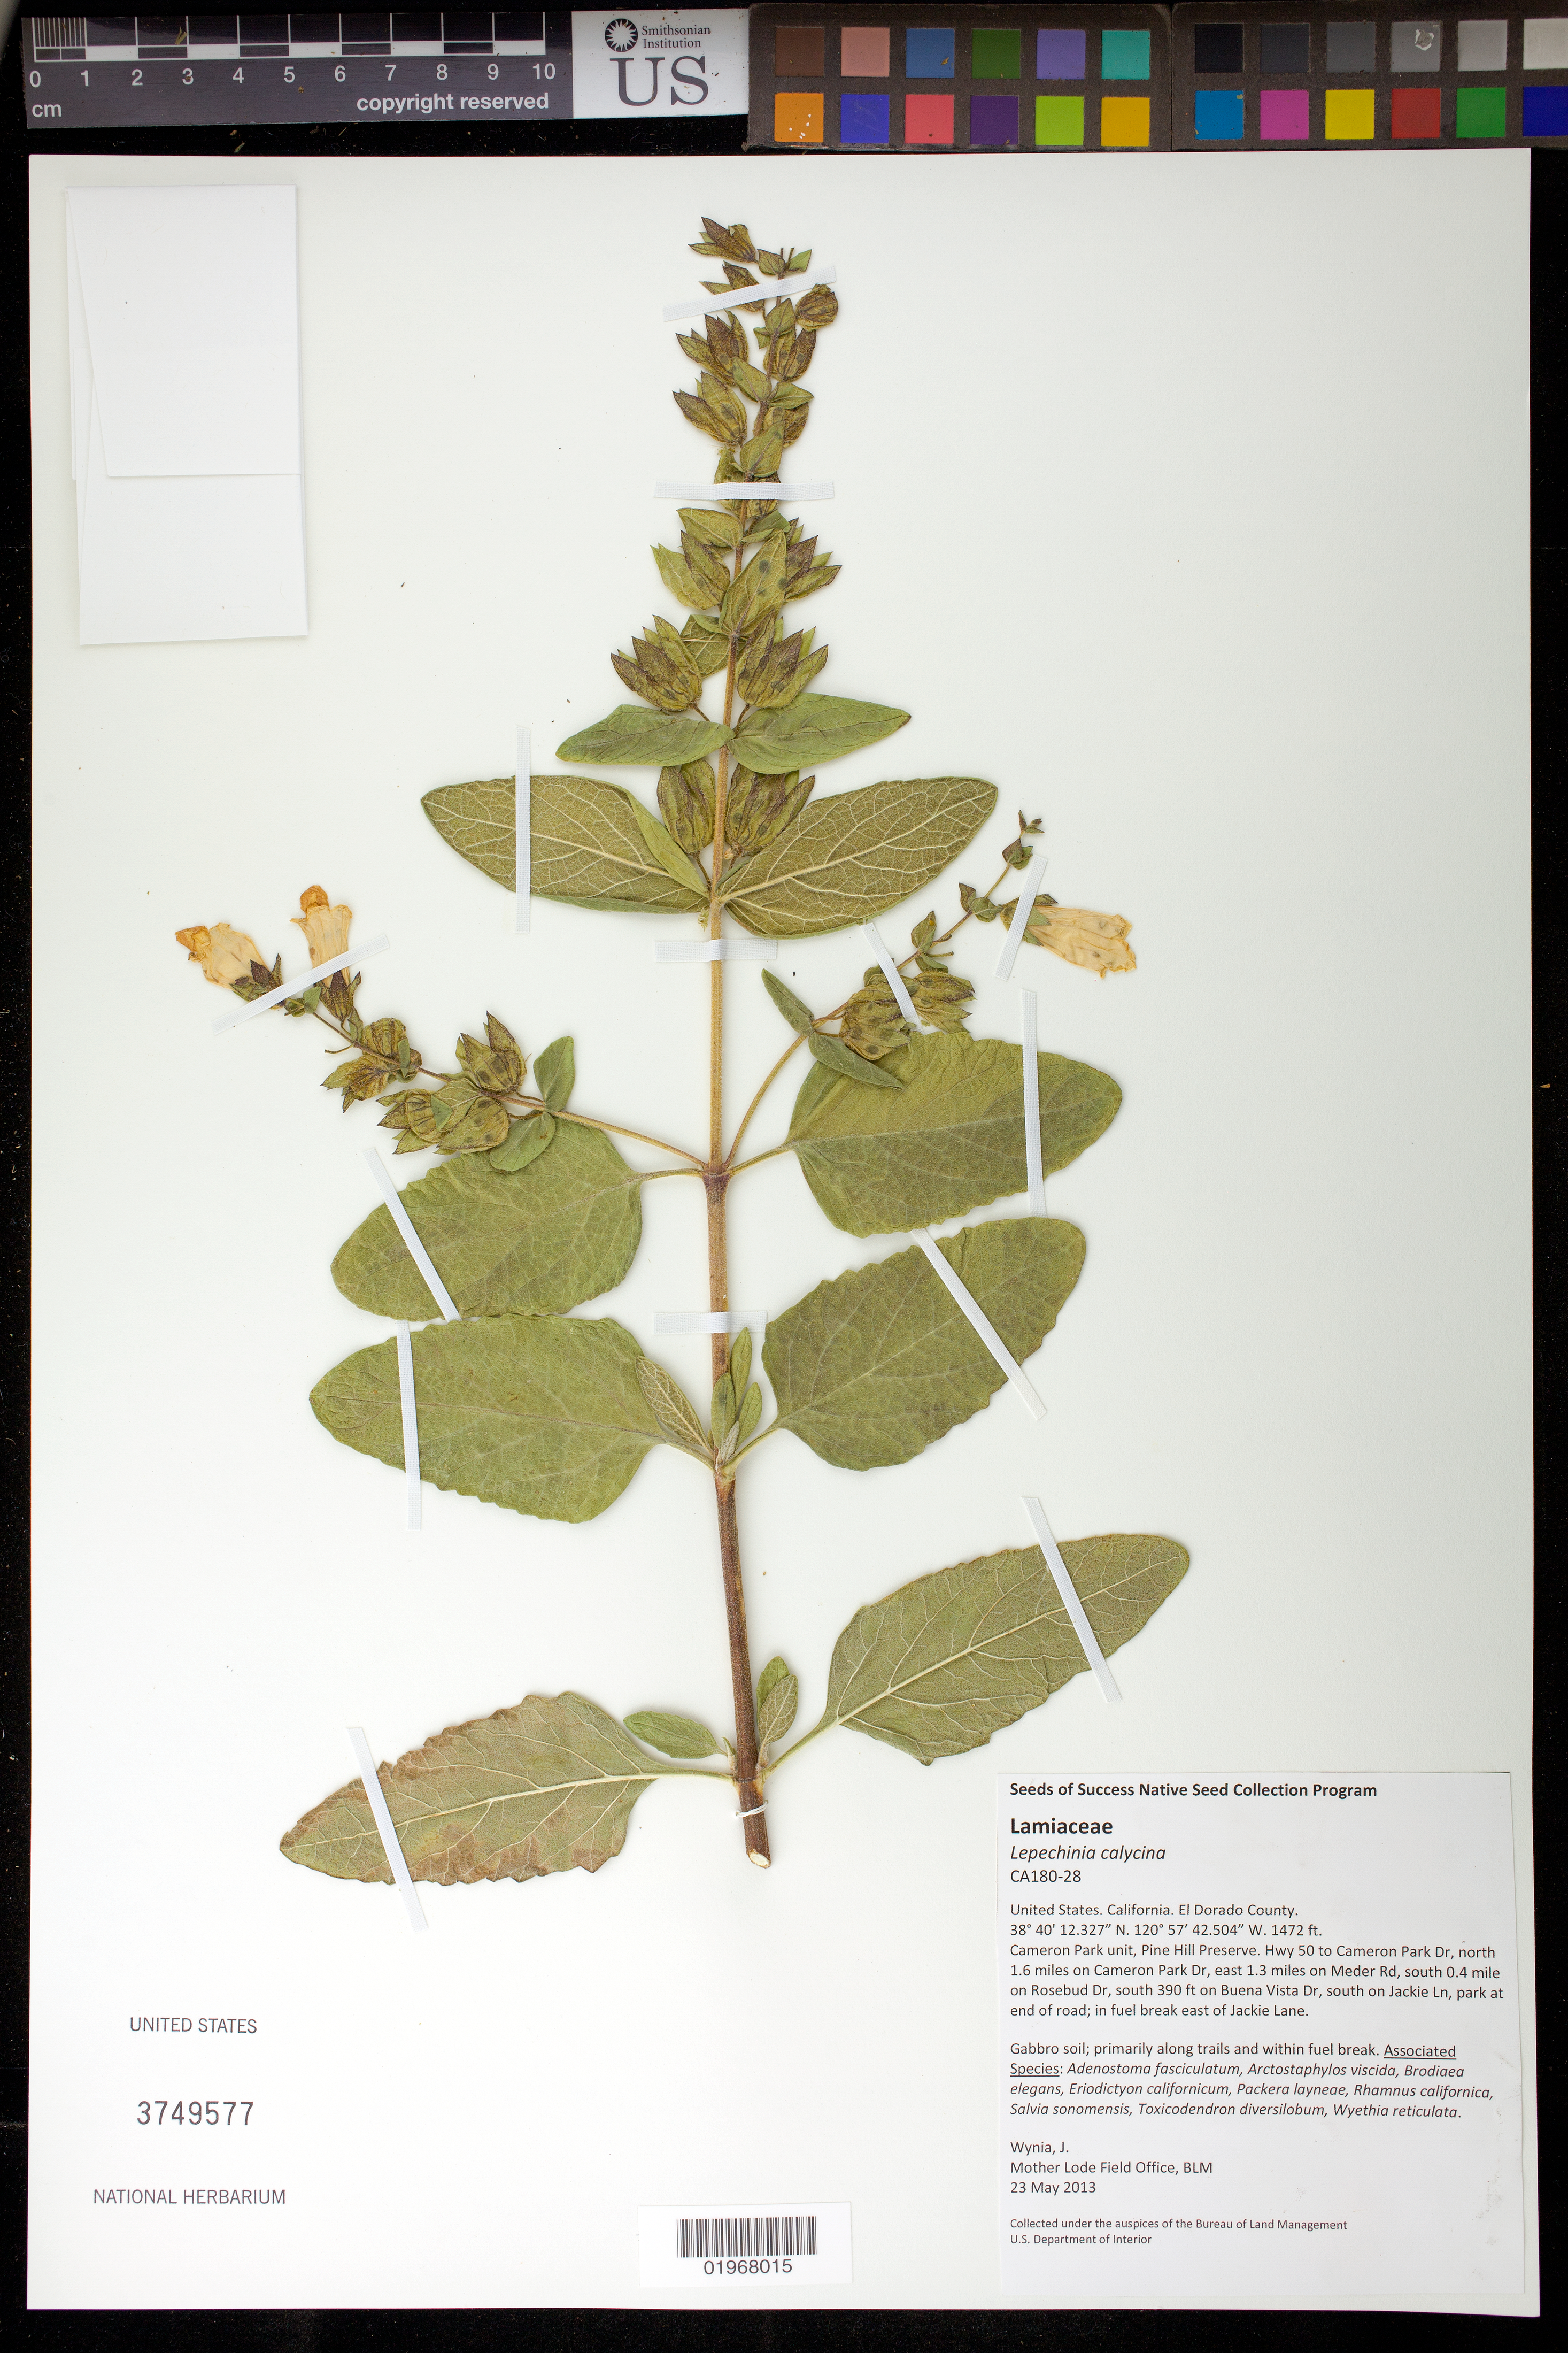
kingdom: Plantae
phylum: Tracheophyta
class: Magnoliopsida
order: Lamiales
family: Lamiaceae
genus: Lepechinia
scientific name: Lepechinia calycina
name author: (Benth.) Epling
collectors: J. Wynia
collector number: CA180-28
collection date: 2013-05-23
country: United States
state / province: California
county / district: El Dorado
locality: Cameron Park unit, Pine Hill Preserve.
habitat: Gabbro soil. With Packera layneae, Rhamnus californica, Salvia sonomensis, ect.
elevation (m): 449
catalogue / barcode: US 3749577